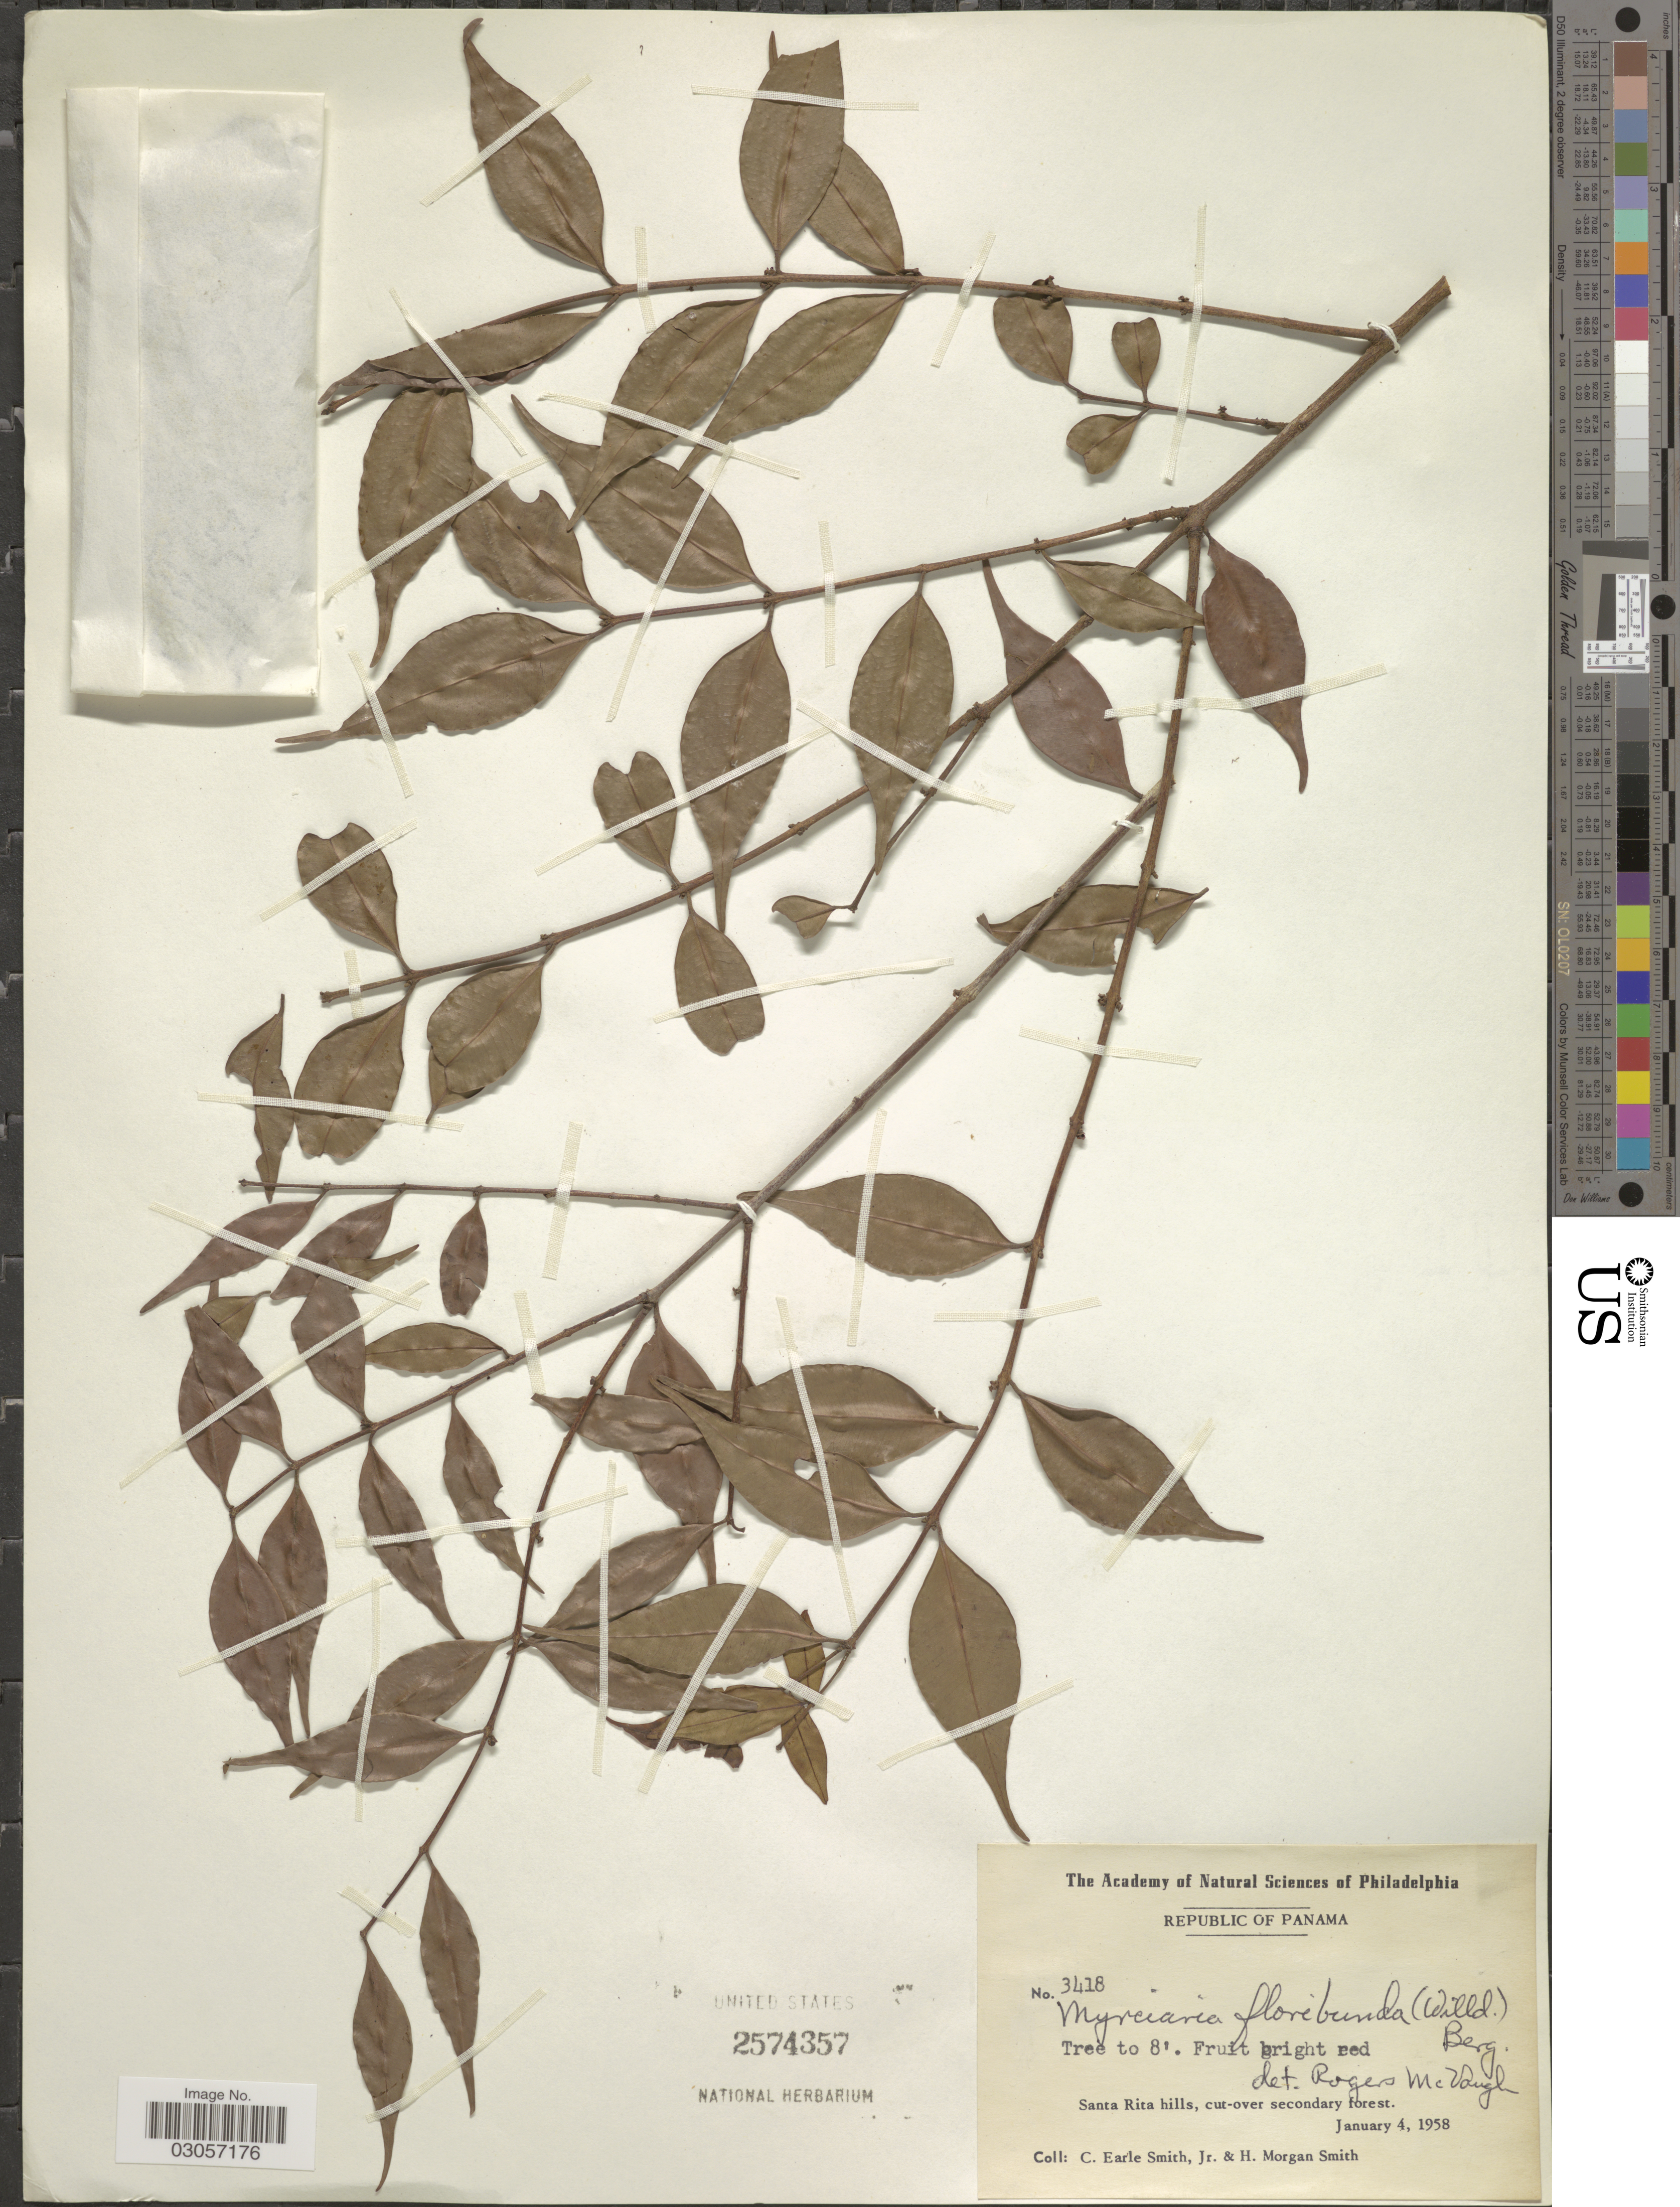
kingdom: Plantae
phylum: Tracheophyta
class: Magnoliopsida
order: Myrtales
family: Myrtaceae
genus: Myrciaria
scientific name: Myrciaria floribunda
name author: (H. West ex Willd.) O. Berg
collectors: C. E. Smith Jr. & H. M. Smith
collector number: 3418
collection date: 1958-01-04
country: Panama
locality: Santa Rita hills, cut-over secondary forest.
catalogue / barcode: US 2574357